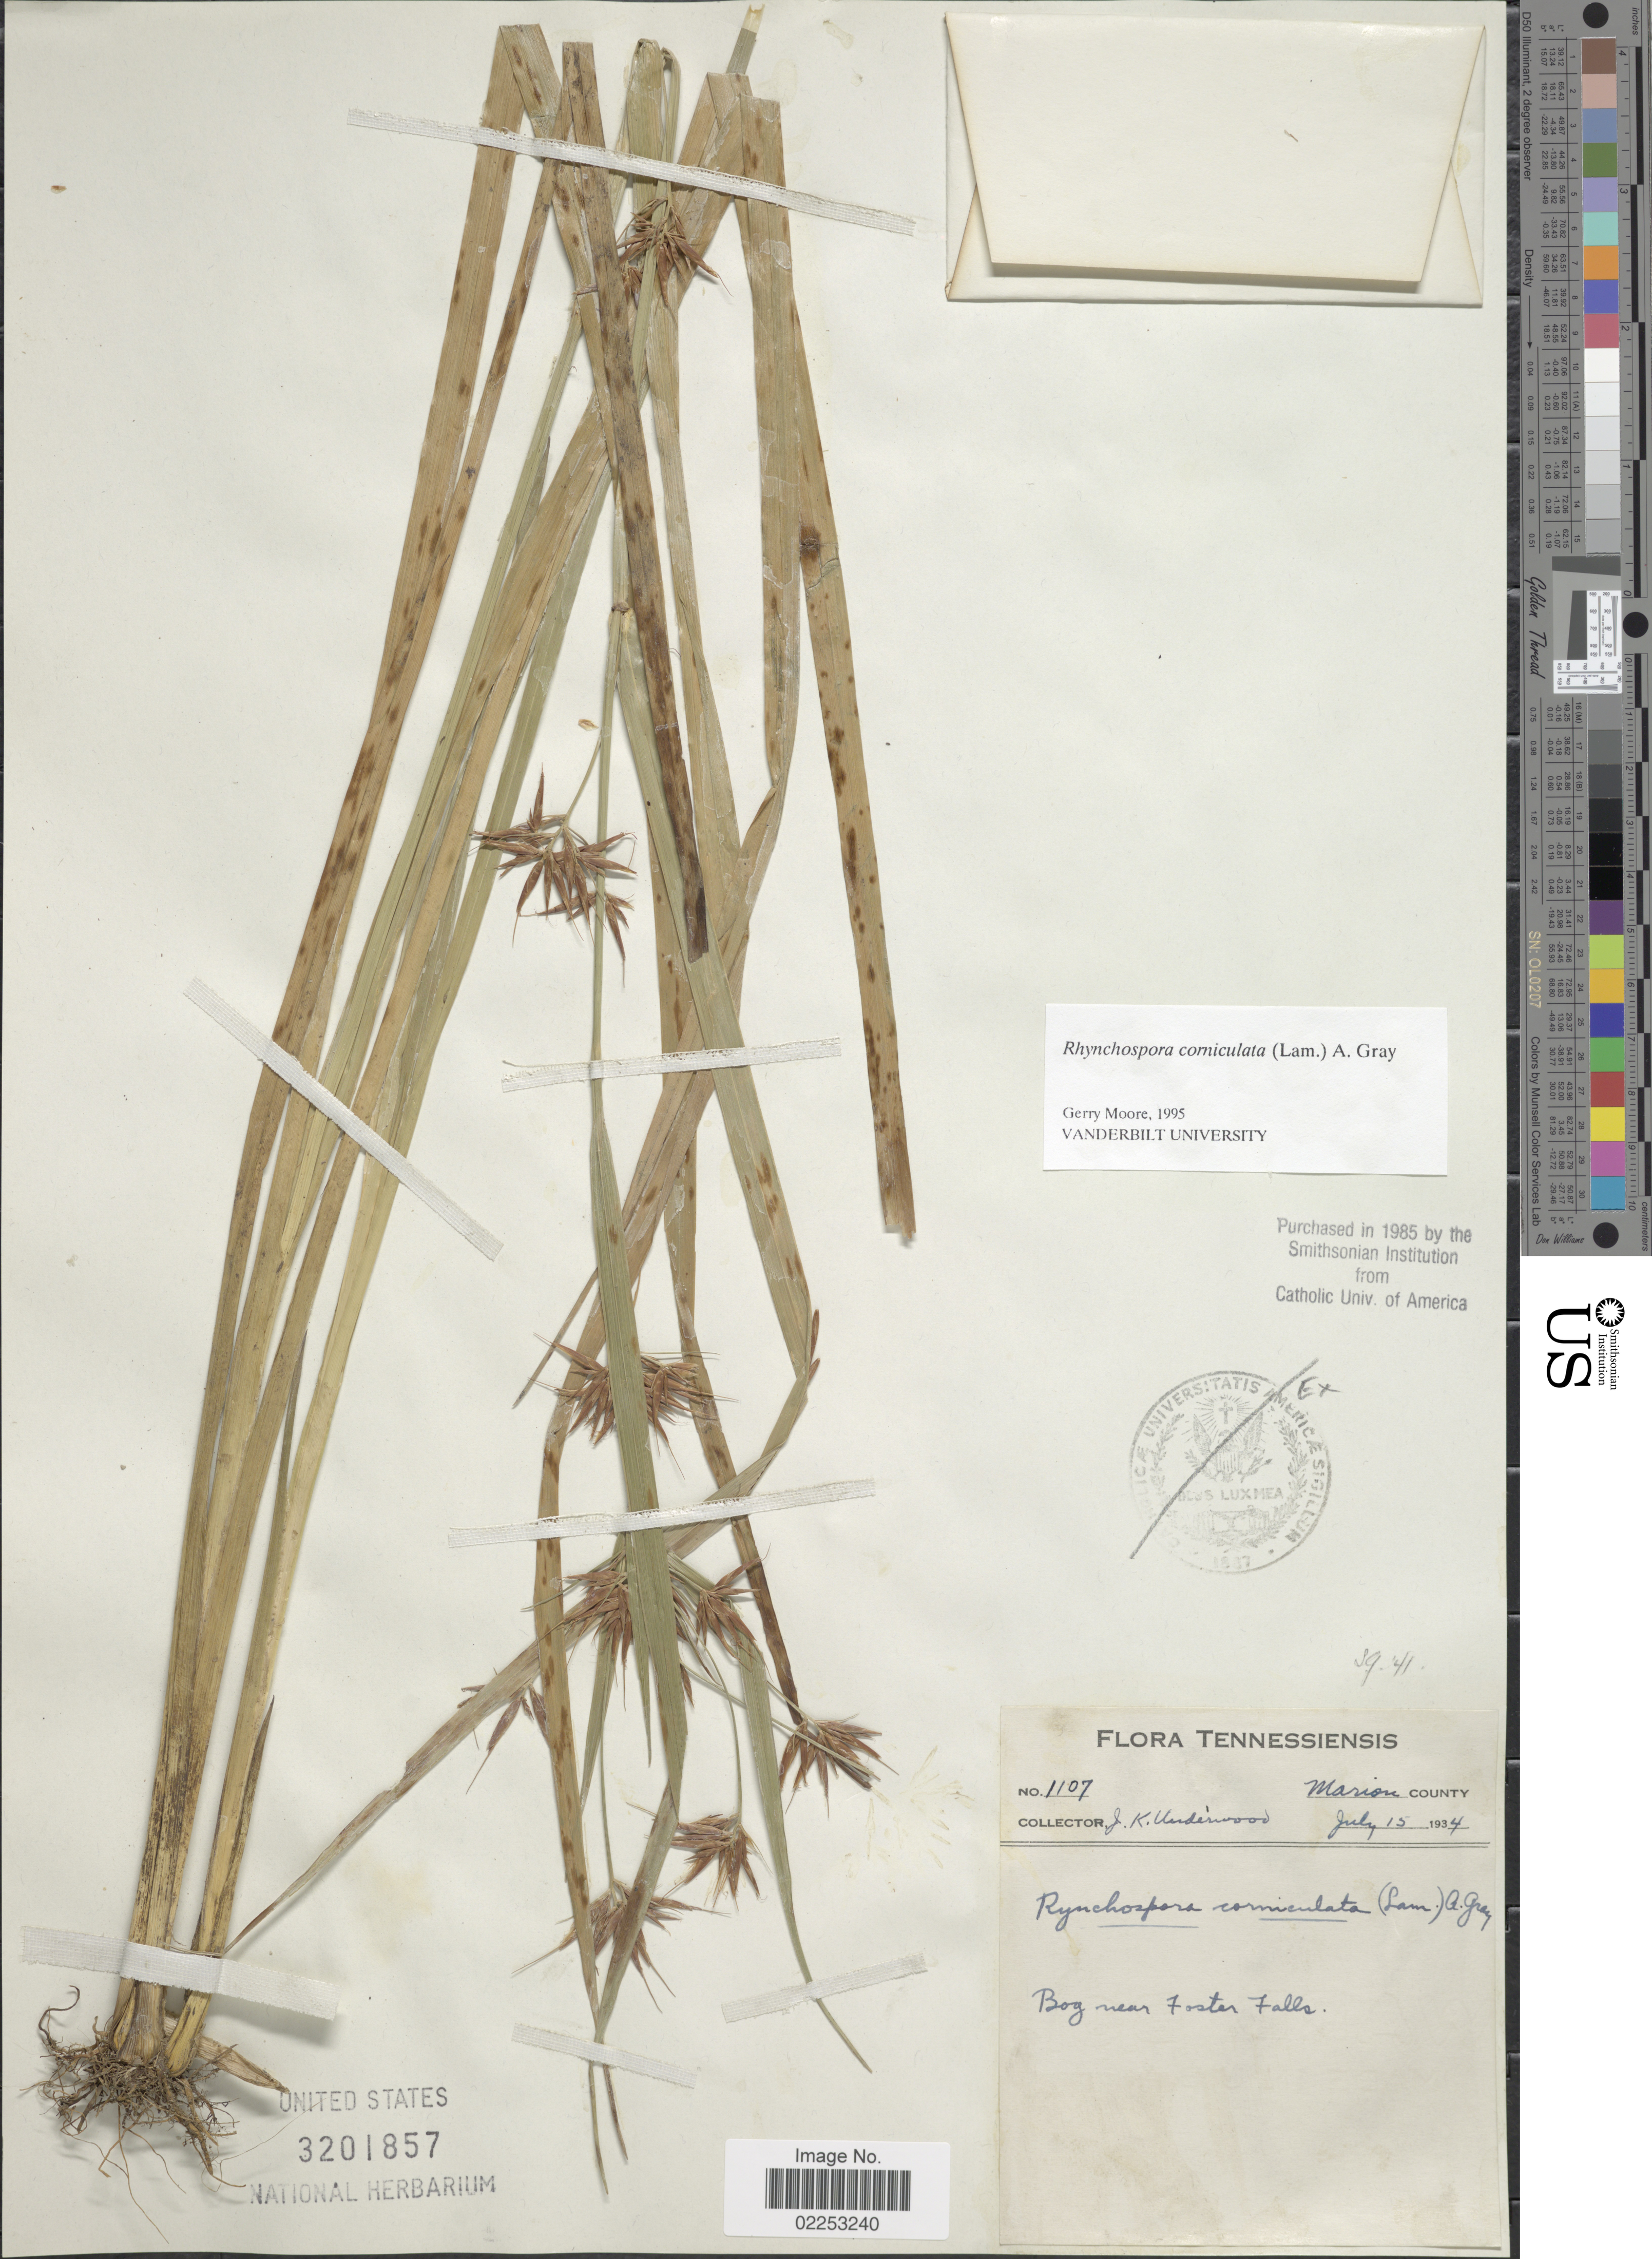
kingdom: Plantae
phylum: Tracheophyta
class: Liliopsida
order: Poales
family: Cyperaceae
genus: Rhynchospora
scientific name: Rhynchospora corniculata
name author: (Lam.) A. Gray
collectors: J. K. Underwood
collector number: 1107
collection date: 1934-07-15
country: United States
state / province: Tennessee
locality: Marion County near Foster Falls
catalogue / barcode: US 3201857